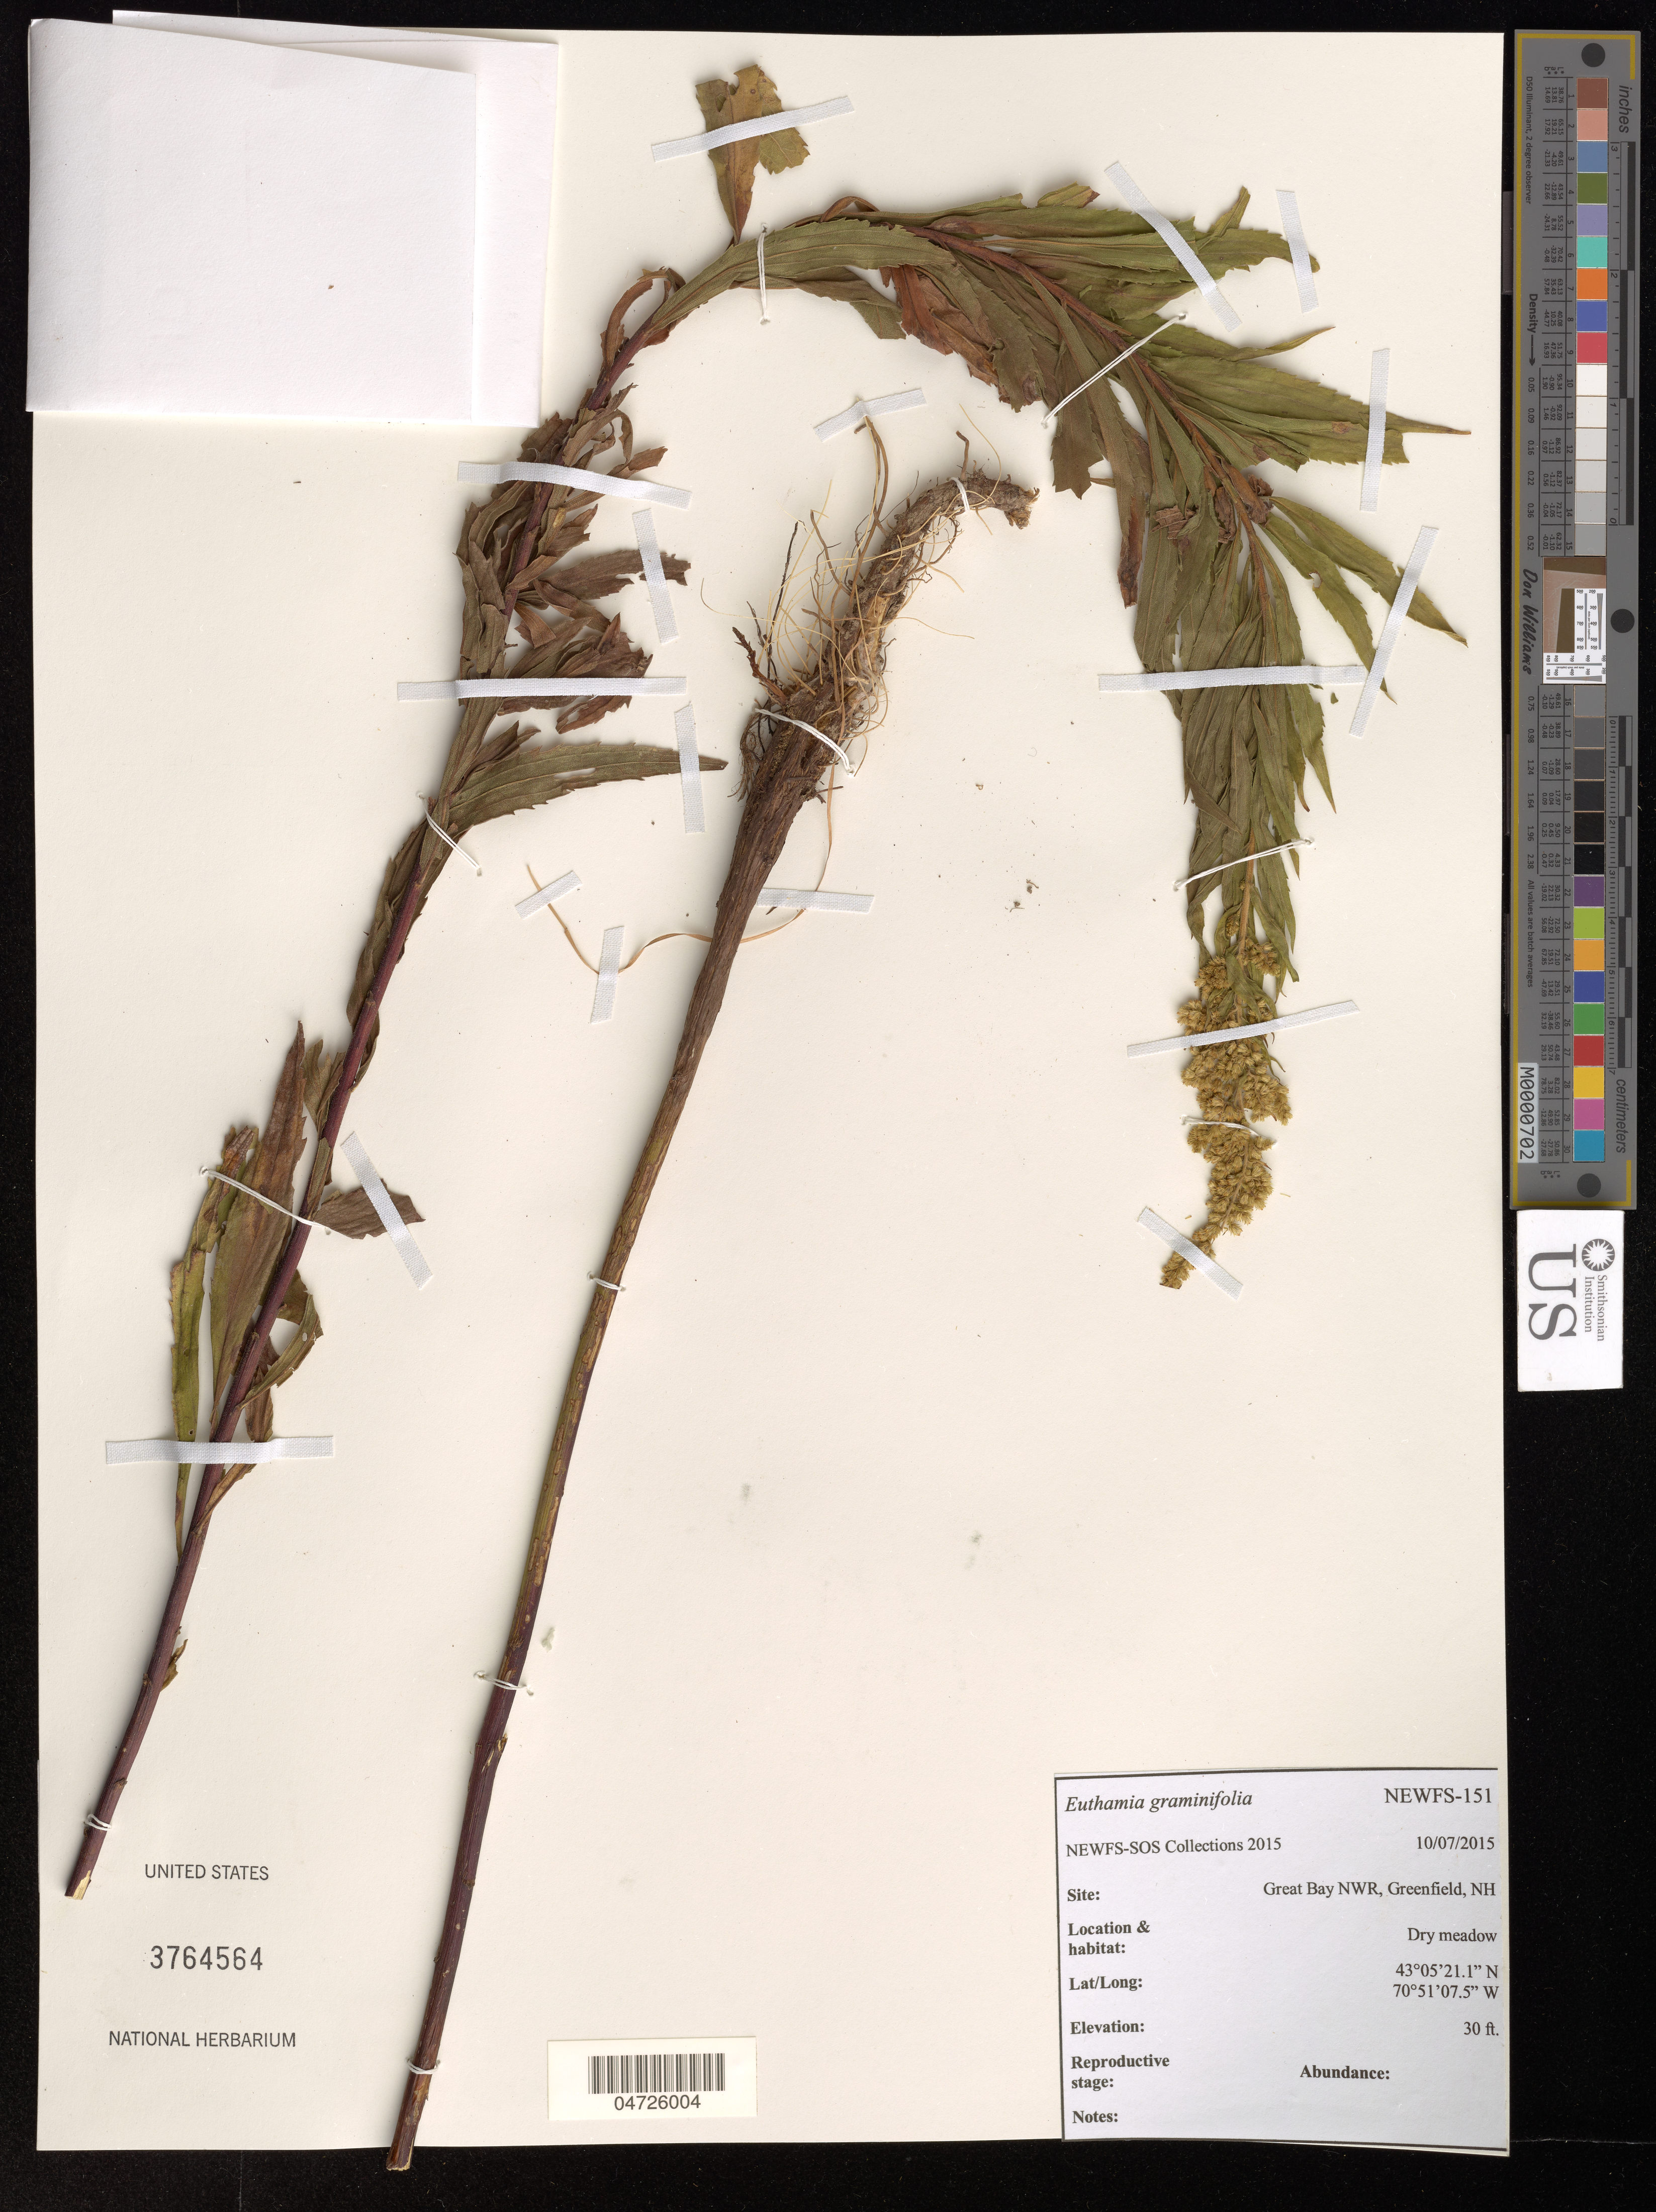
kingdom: Plantae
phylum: Tracheophyta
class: Magnoliopsida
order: Asterales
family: Asteraceae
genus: Euthamia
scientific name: Euthamia graminifolia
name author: (L.) Nutt.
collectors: NEWFS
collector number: NEWFS-151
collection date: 2015-10-07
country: United States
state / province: New Hampshire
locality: Great Bay NWR, Greenfield.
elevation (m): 9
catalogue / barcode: US 3764564